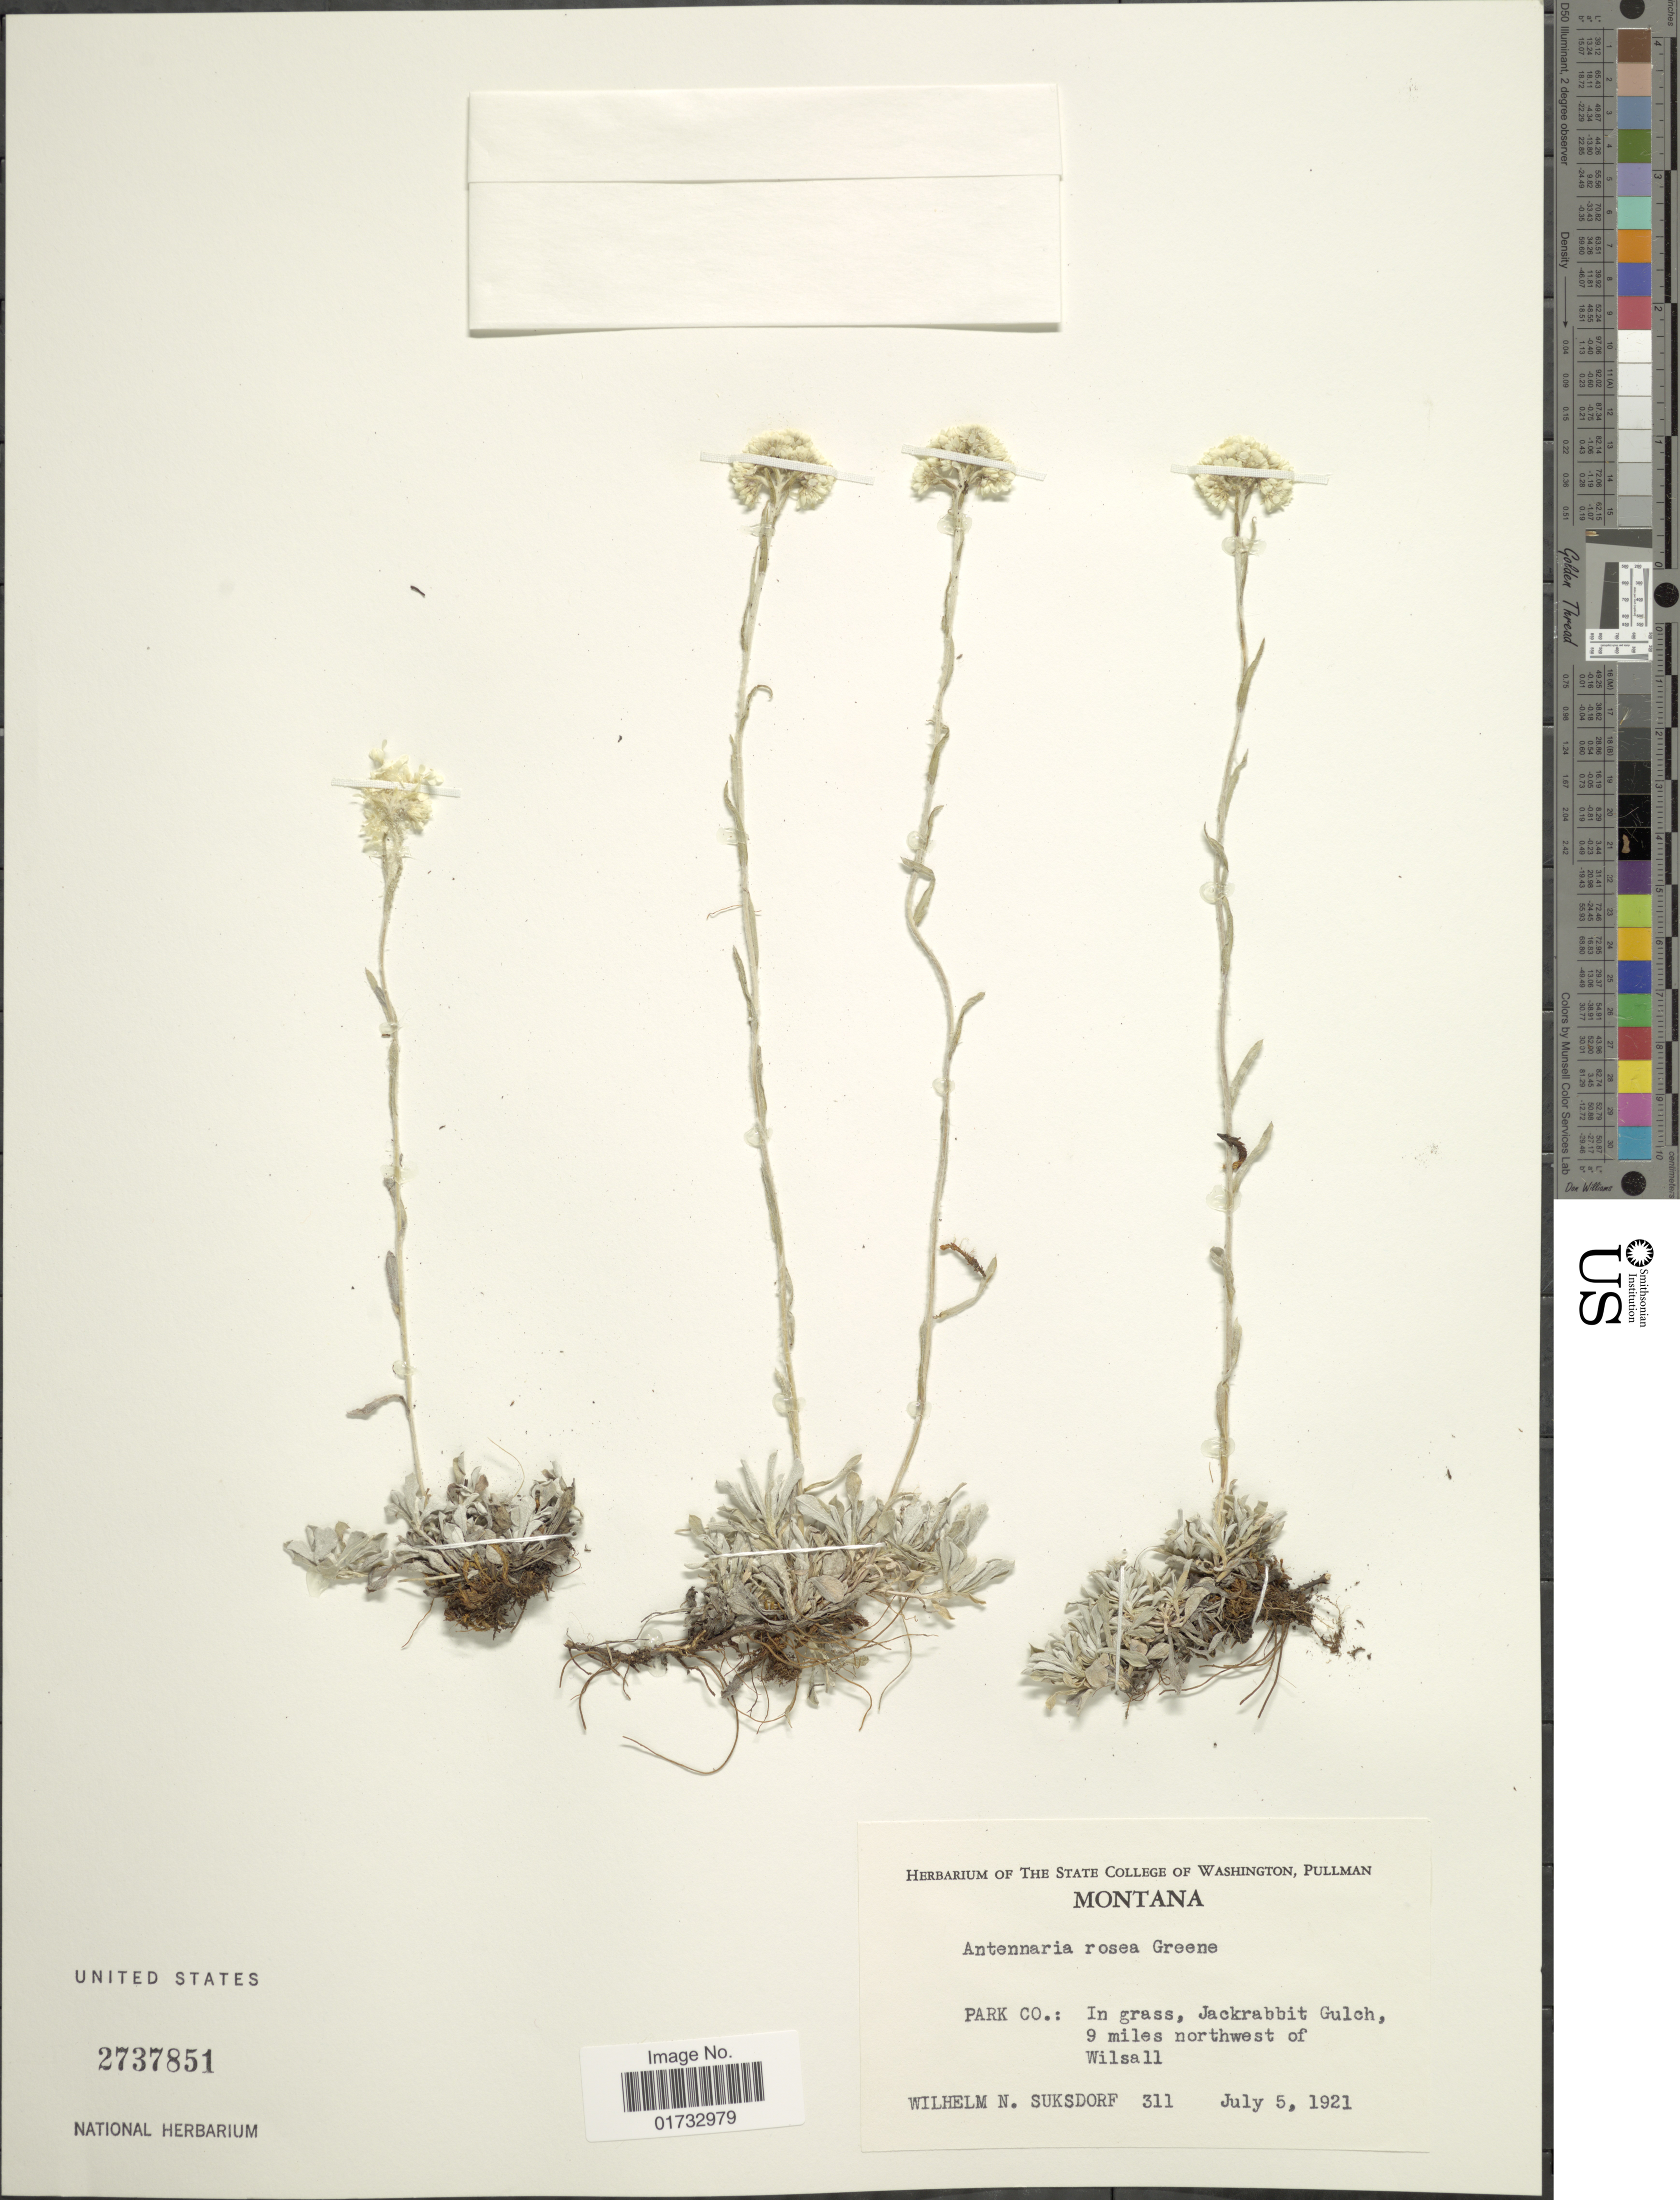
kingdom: Plantae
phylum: Tracheophyta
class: Magnoliopsida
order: Asterales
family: Asteraceae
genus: Antennaria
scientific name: Antennaria rosea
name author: Greene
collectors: W. N. Suksdorf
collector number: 311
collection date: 1921-07-05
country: United States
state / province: Montana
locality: Park Co.: in grass, Jackrabbit Gulch, 9 miles northwest of Wilsall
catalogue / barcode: US 2737851